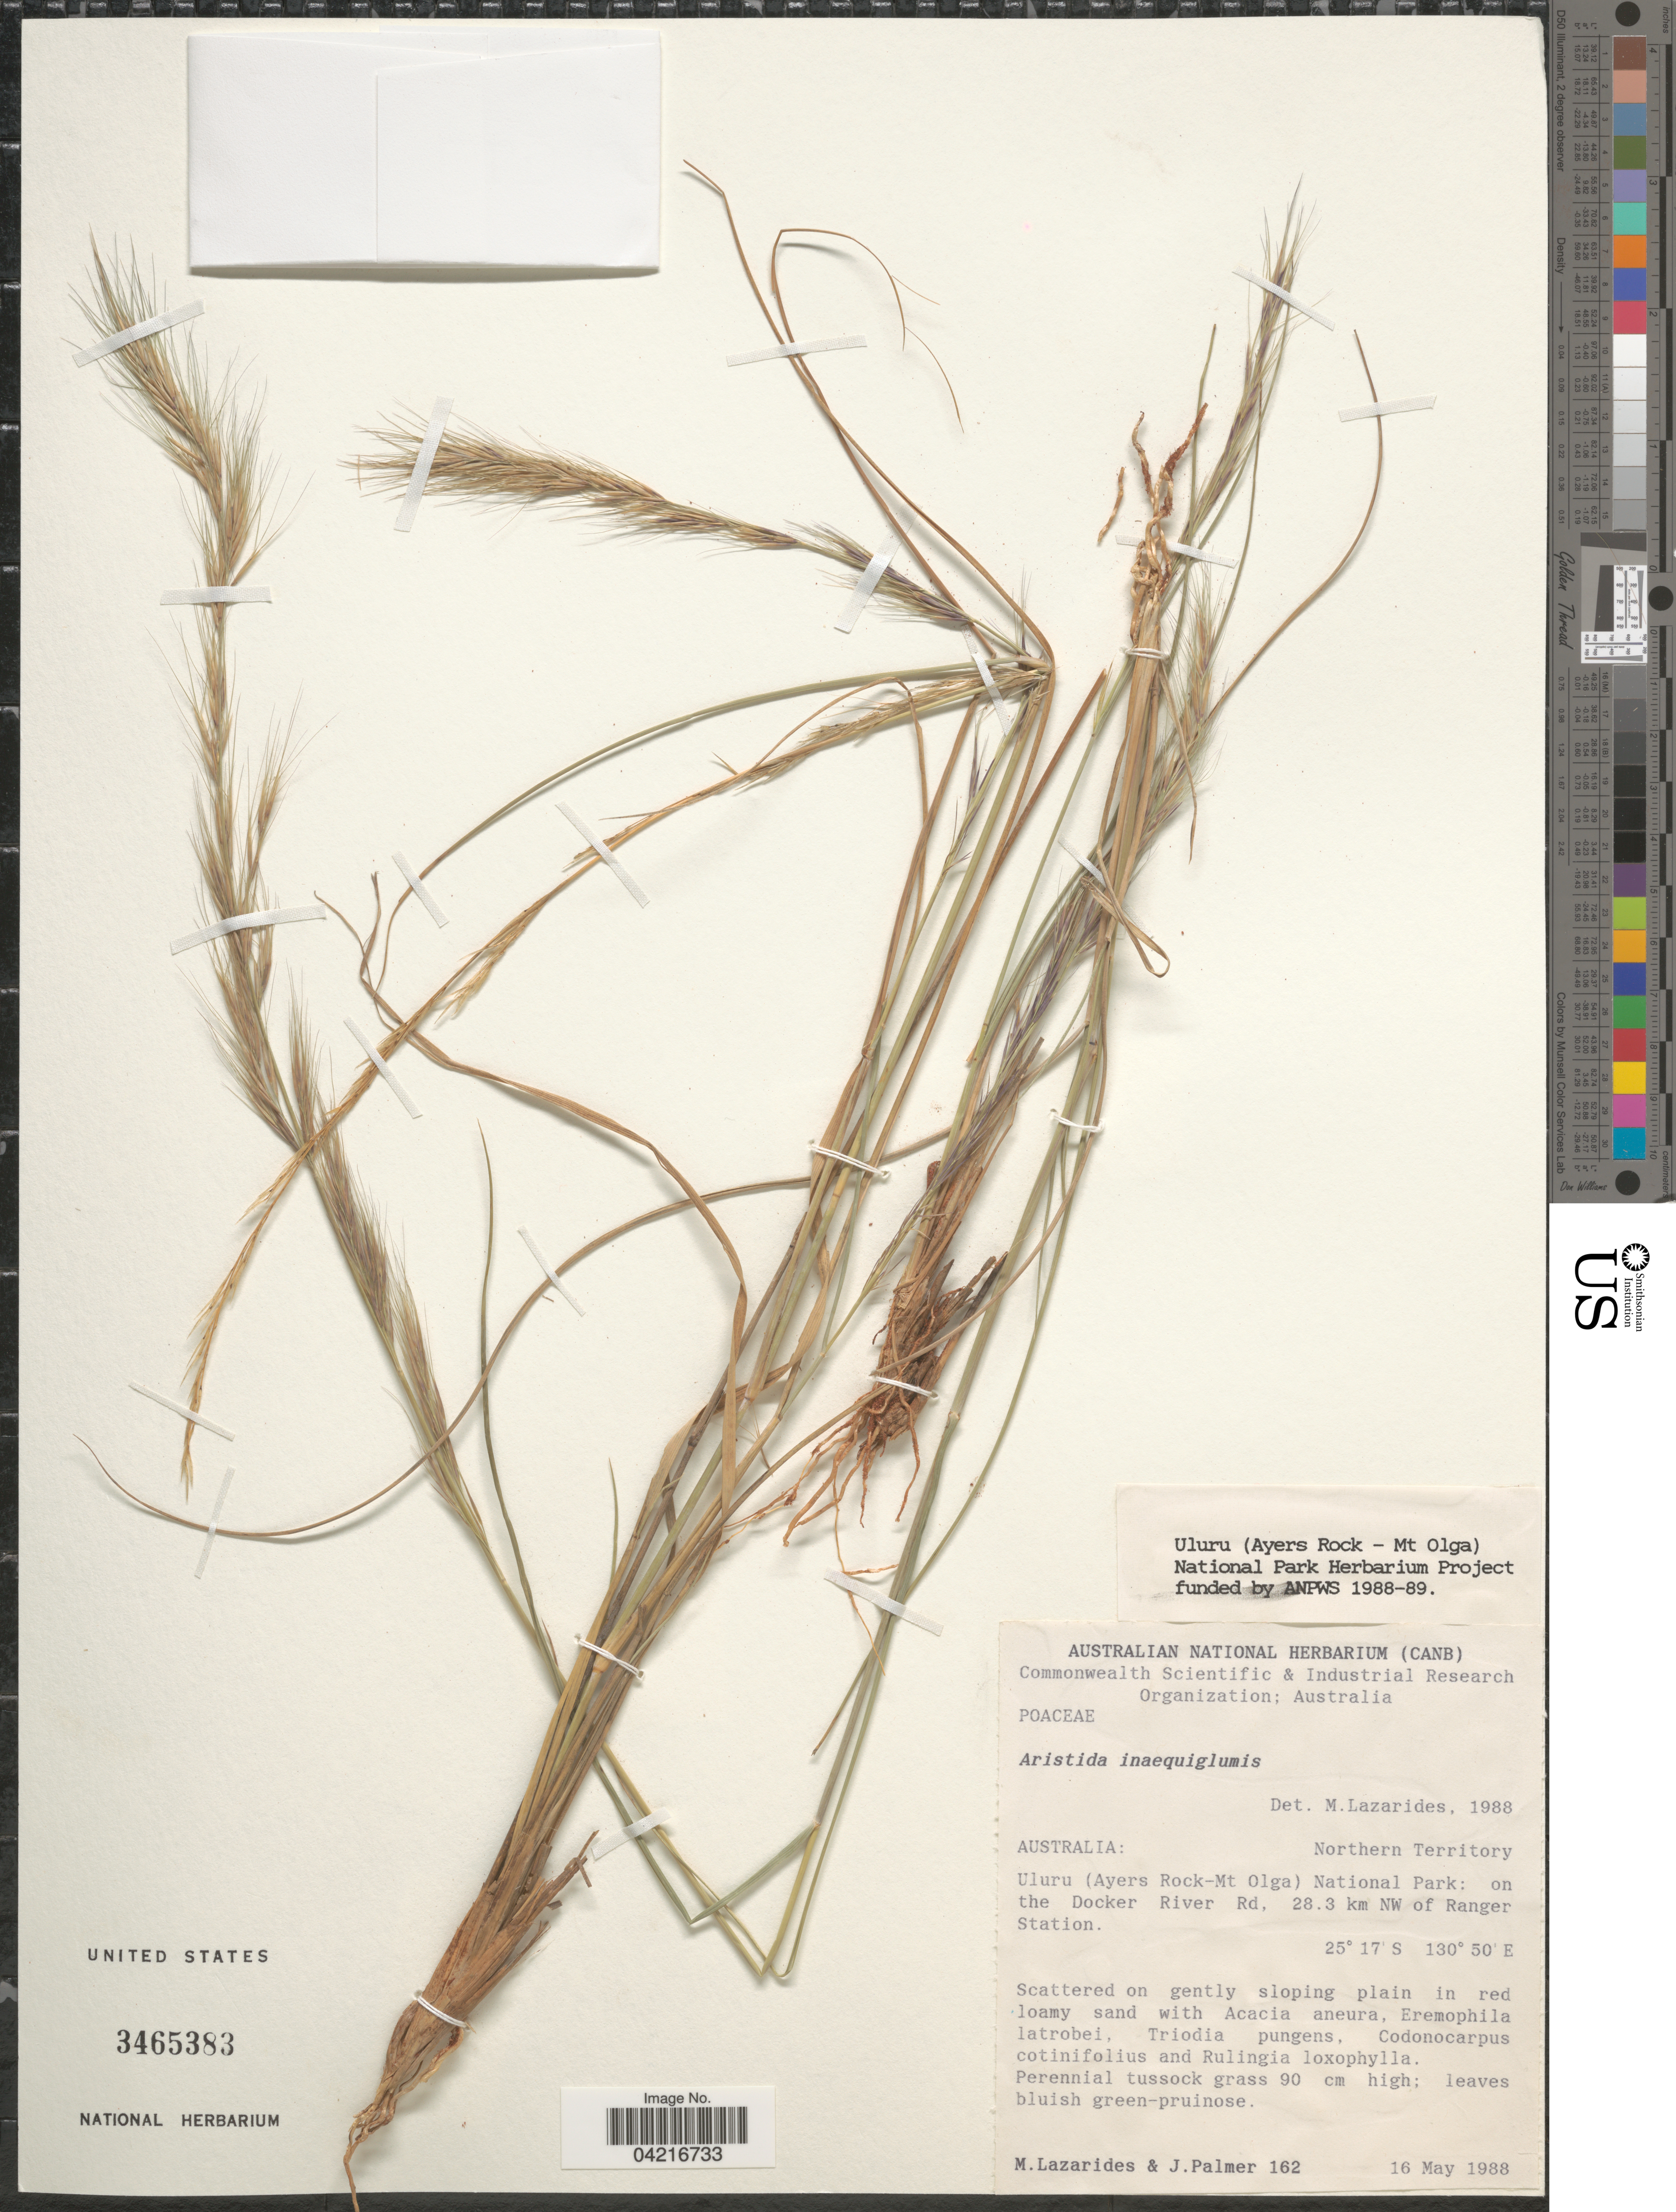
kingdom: Plantae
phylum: Tracheophyta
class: Liliopsida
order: Poales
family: Poaceae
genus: Aristida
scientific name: Aristida inaequiglumis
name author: Domin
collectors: M. Lazarides & J. Palmer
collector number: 162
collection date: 1988-05-16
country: Australia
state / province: Northern Territory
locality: Uluru (Ayers Rock-Mt Olga) National Park: on the Docker River Rd, 28.3 km NW of Ranger Station.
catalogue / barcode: US 3465383